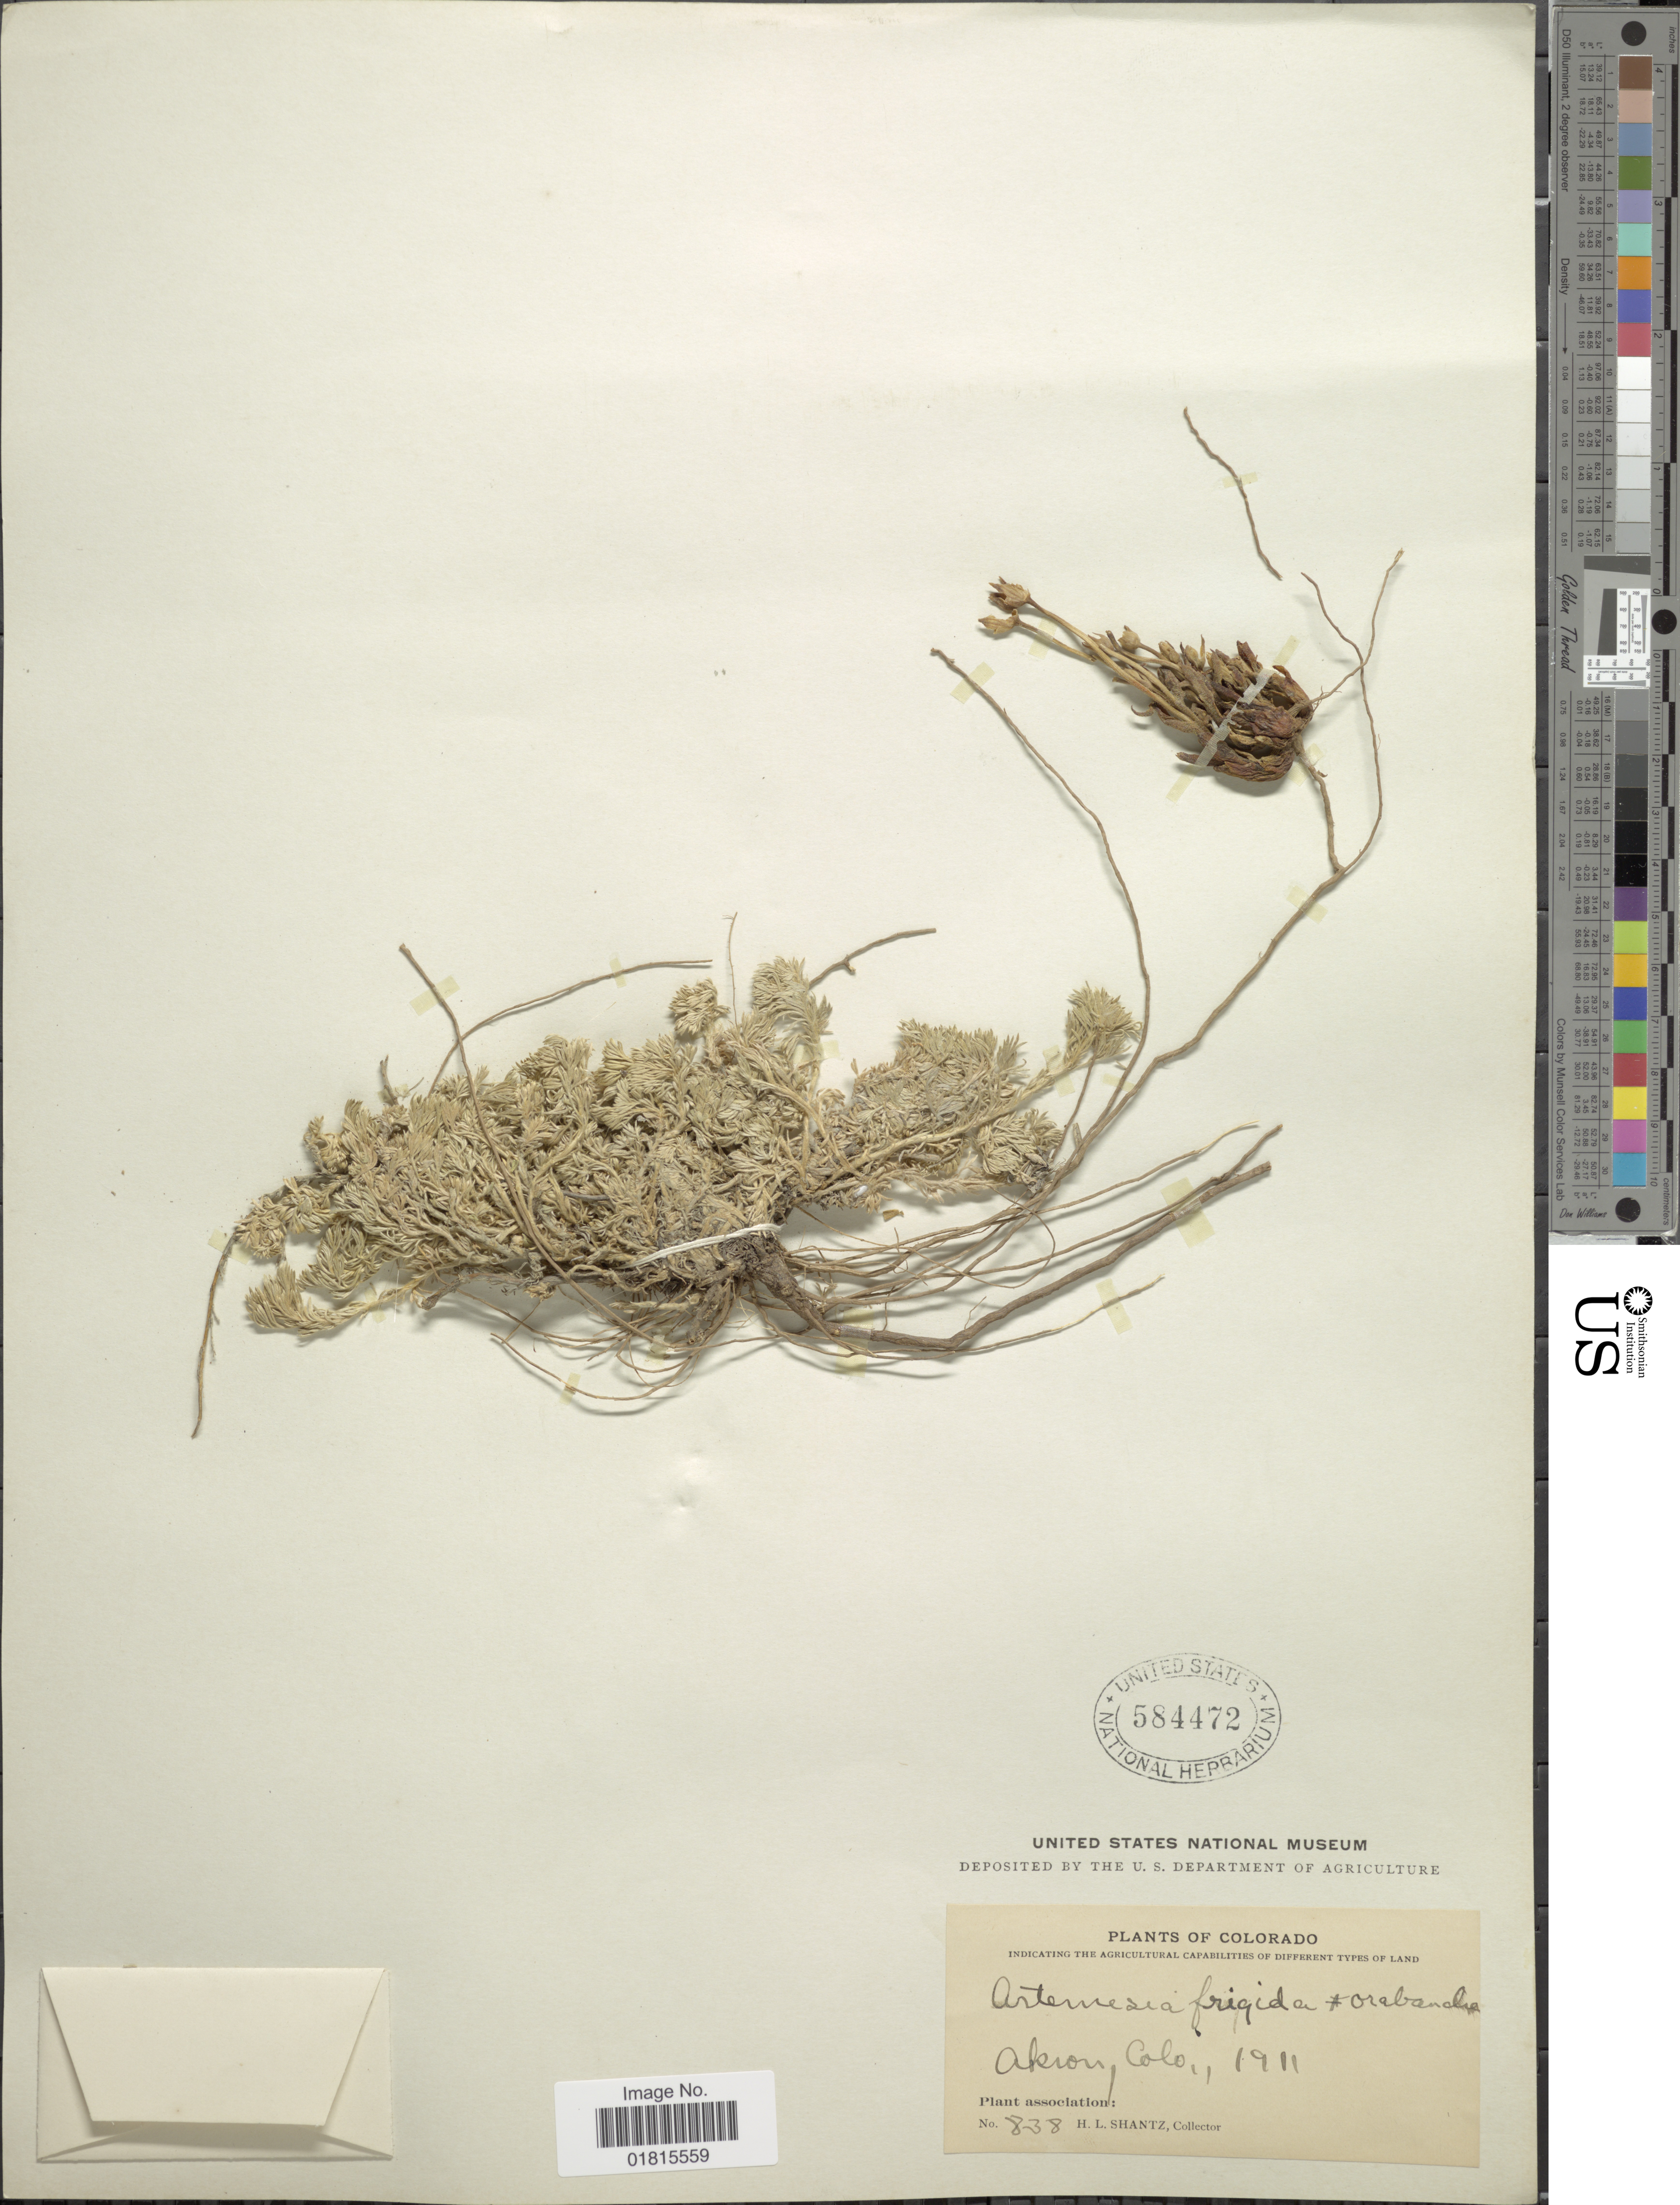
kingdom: Plantae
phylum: Tracheophyta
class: Magnoliopsida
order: Asterales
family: Asteraceae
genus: Artemisia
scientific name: Artemisia frigida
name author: Willd.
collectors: H. Shantz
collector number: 838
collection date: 1911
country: United States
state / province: Colorado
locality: Akron, Colo.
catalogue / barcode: US 584472